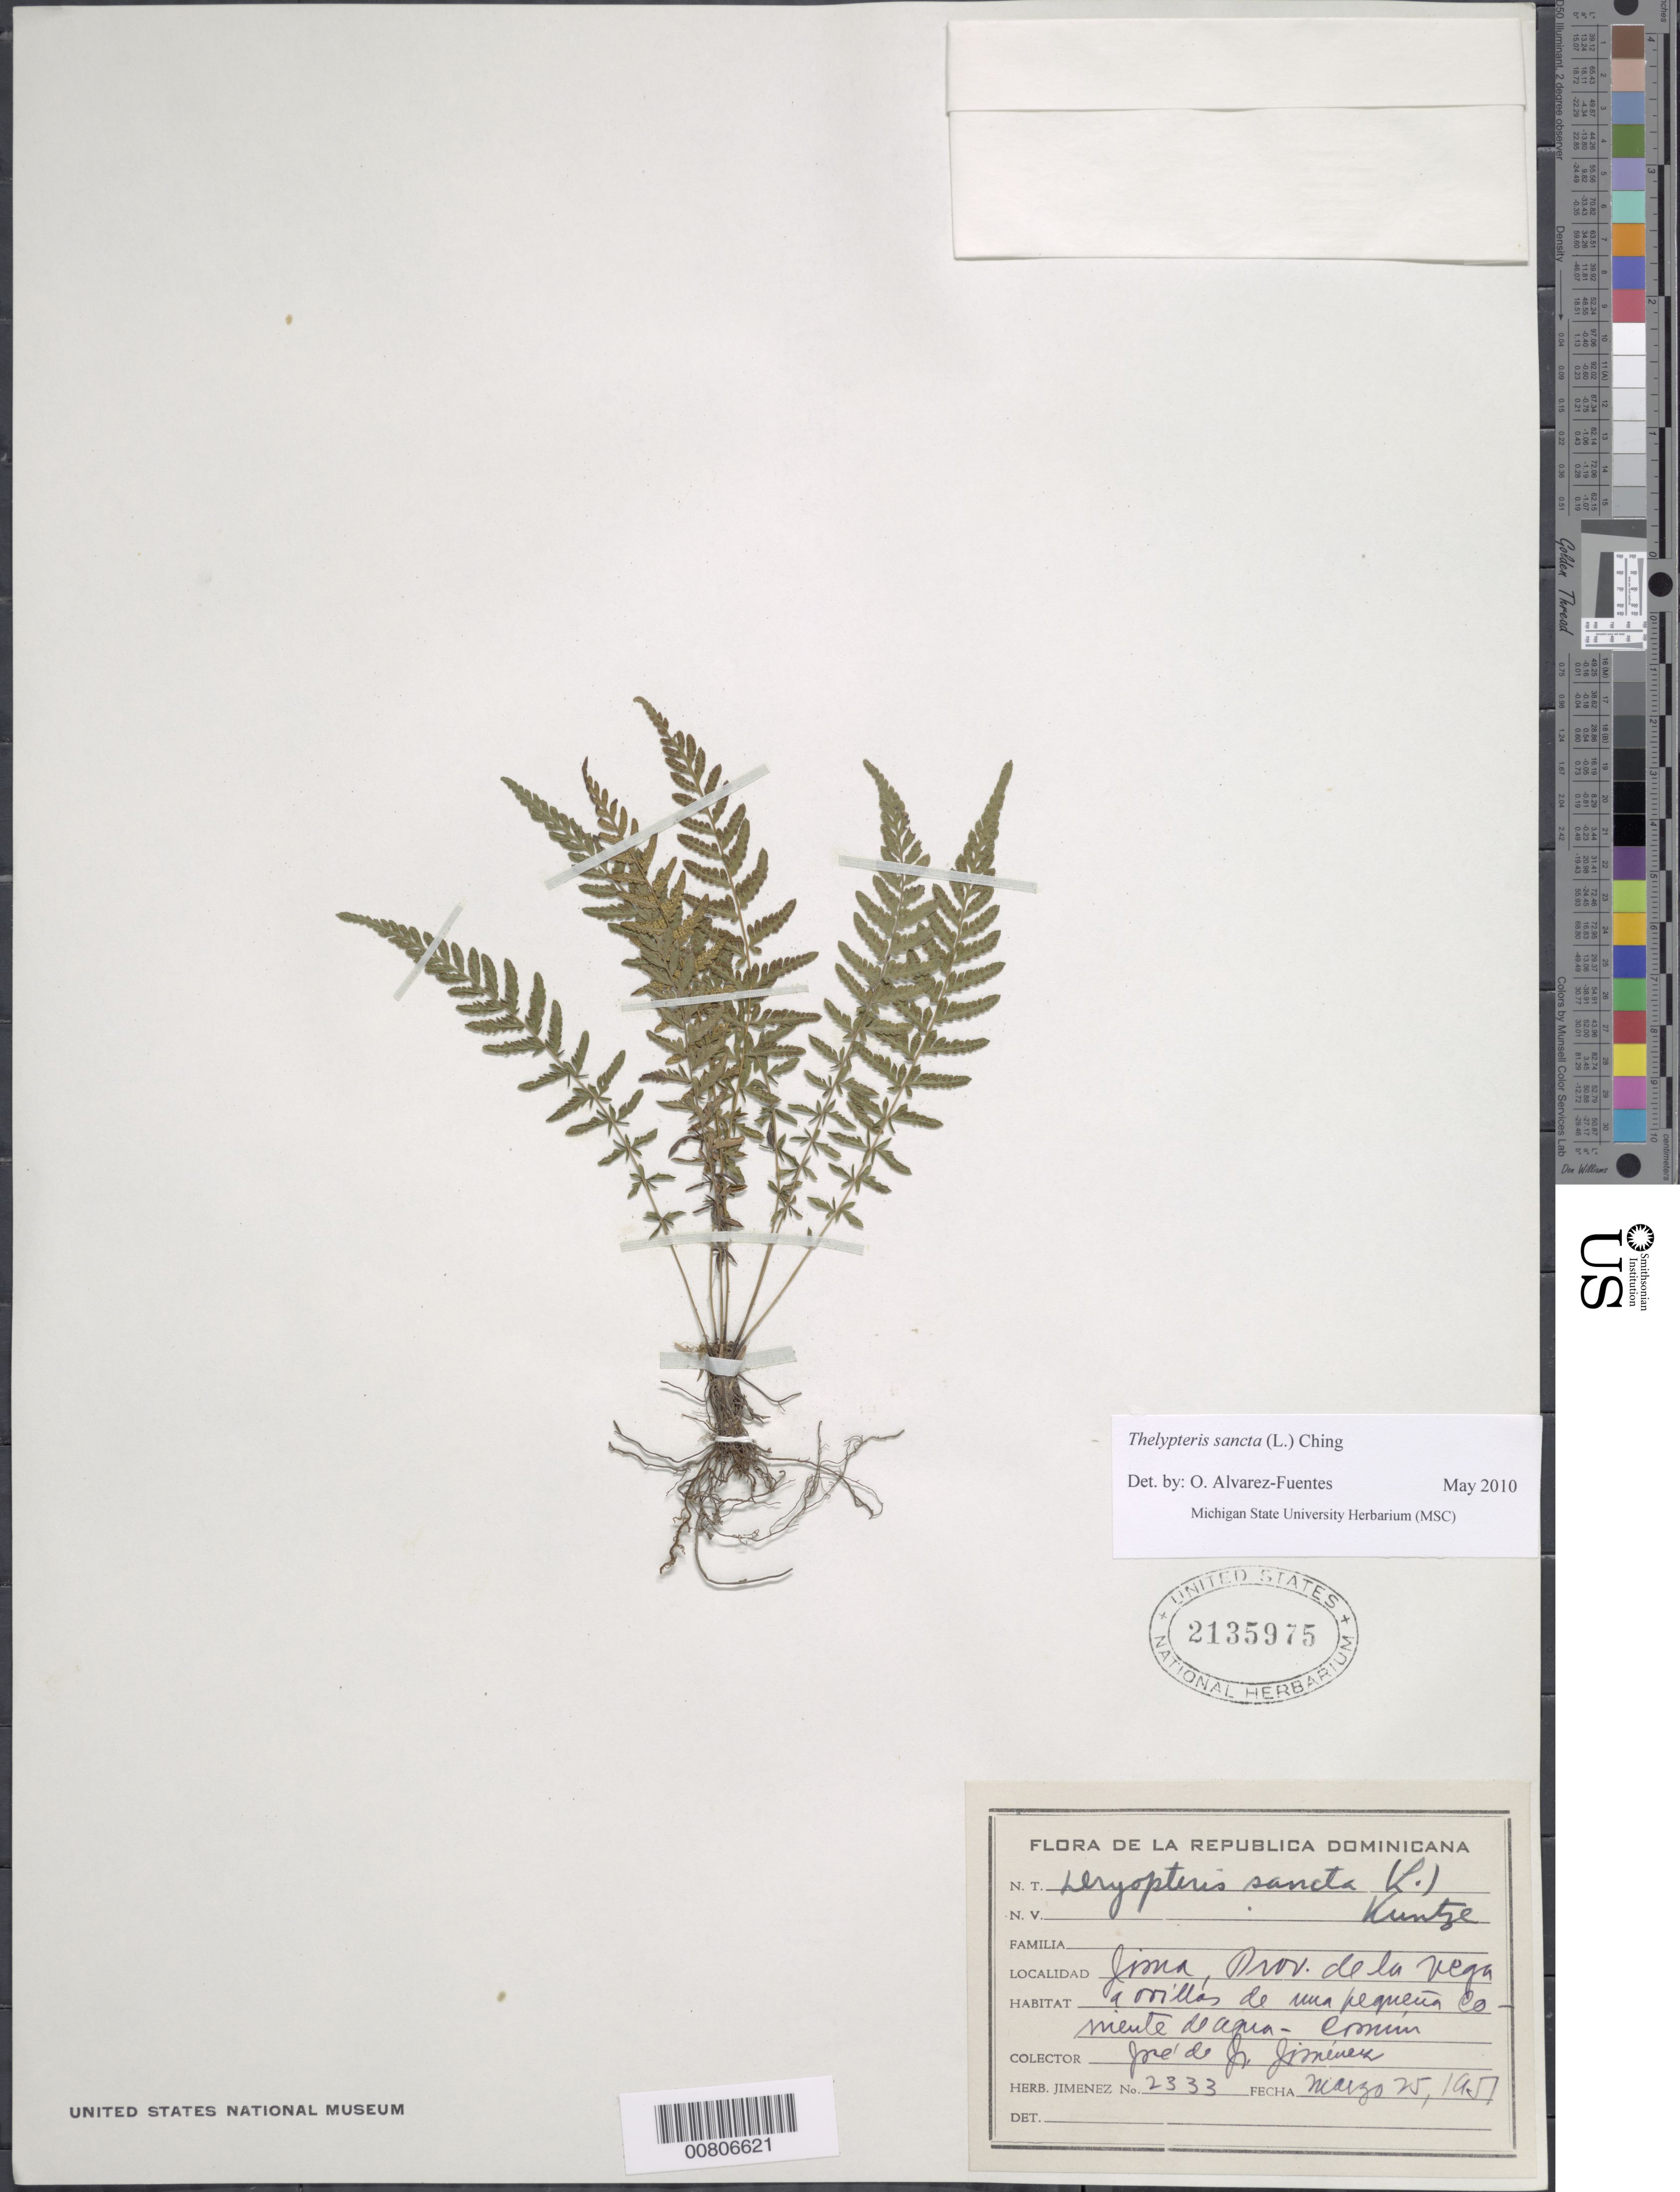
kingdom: Plantae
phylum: Tracheophyta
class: Polypodiopsida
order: Polypodiales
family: Thelypteridaceae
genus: Amauropelta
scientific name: Amauropelta sancta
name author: (L.) Pic. Serm.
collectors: J. J. Jiménez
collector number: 2333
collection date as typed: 25 Mar 1951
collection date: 1951-03-25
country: Dominican Republic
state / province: La Vega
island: Hispaniola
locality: Jima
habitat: Orillas de una pequeña de comente de agua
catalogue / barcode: US 2135975